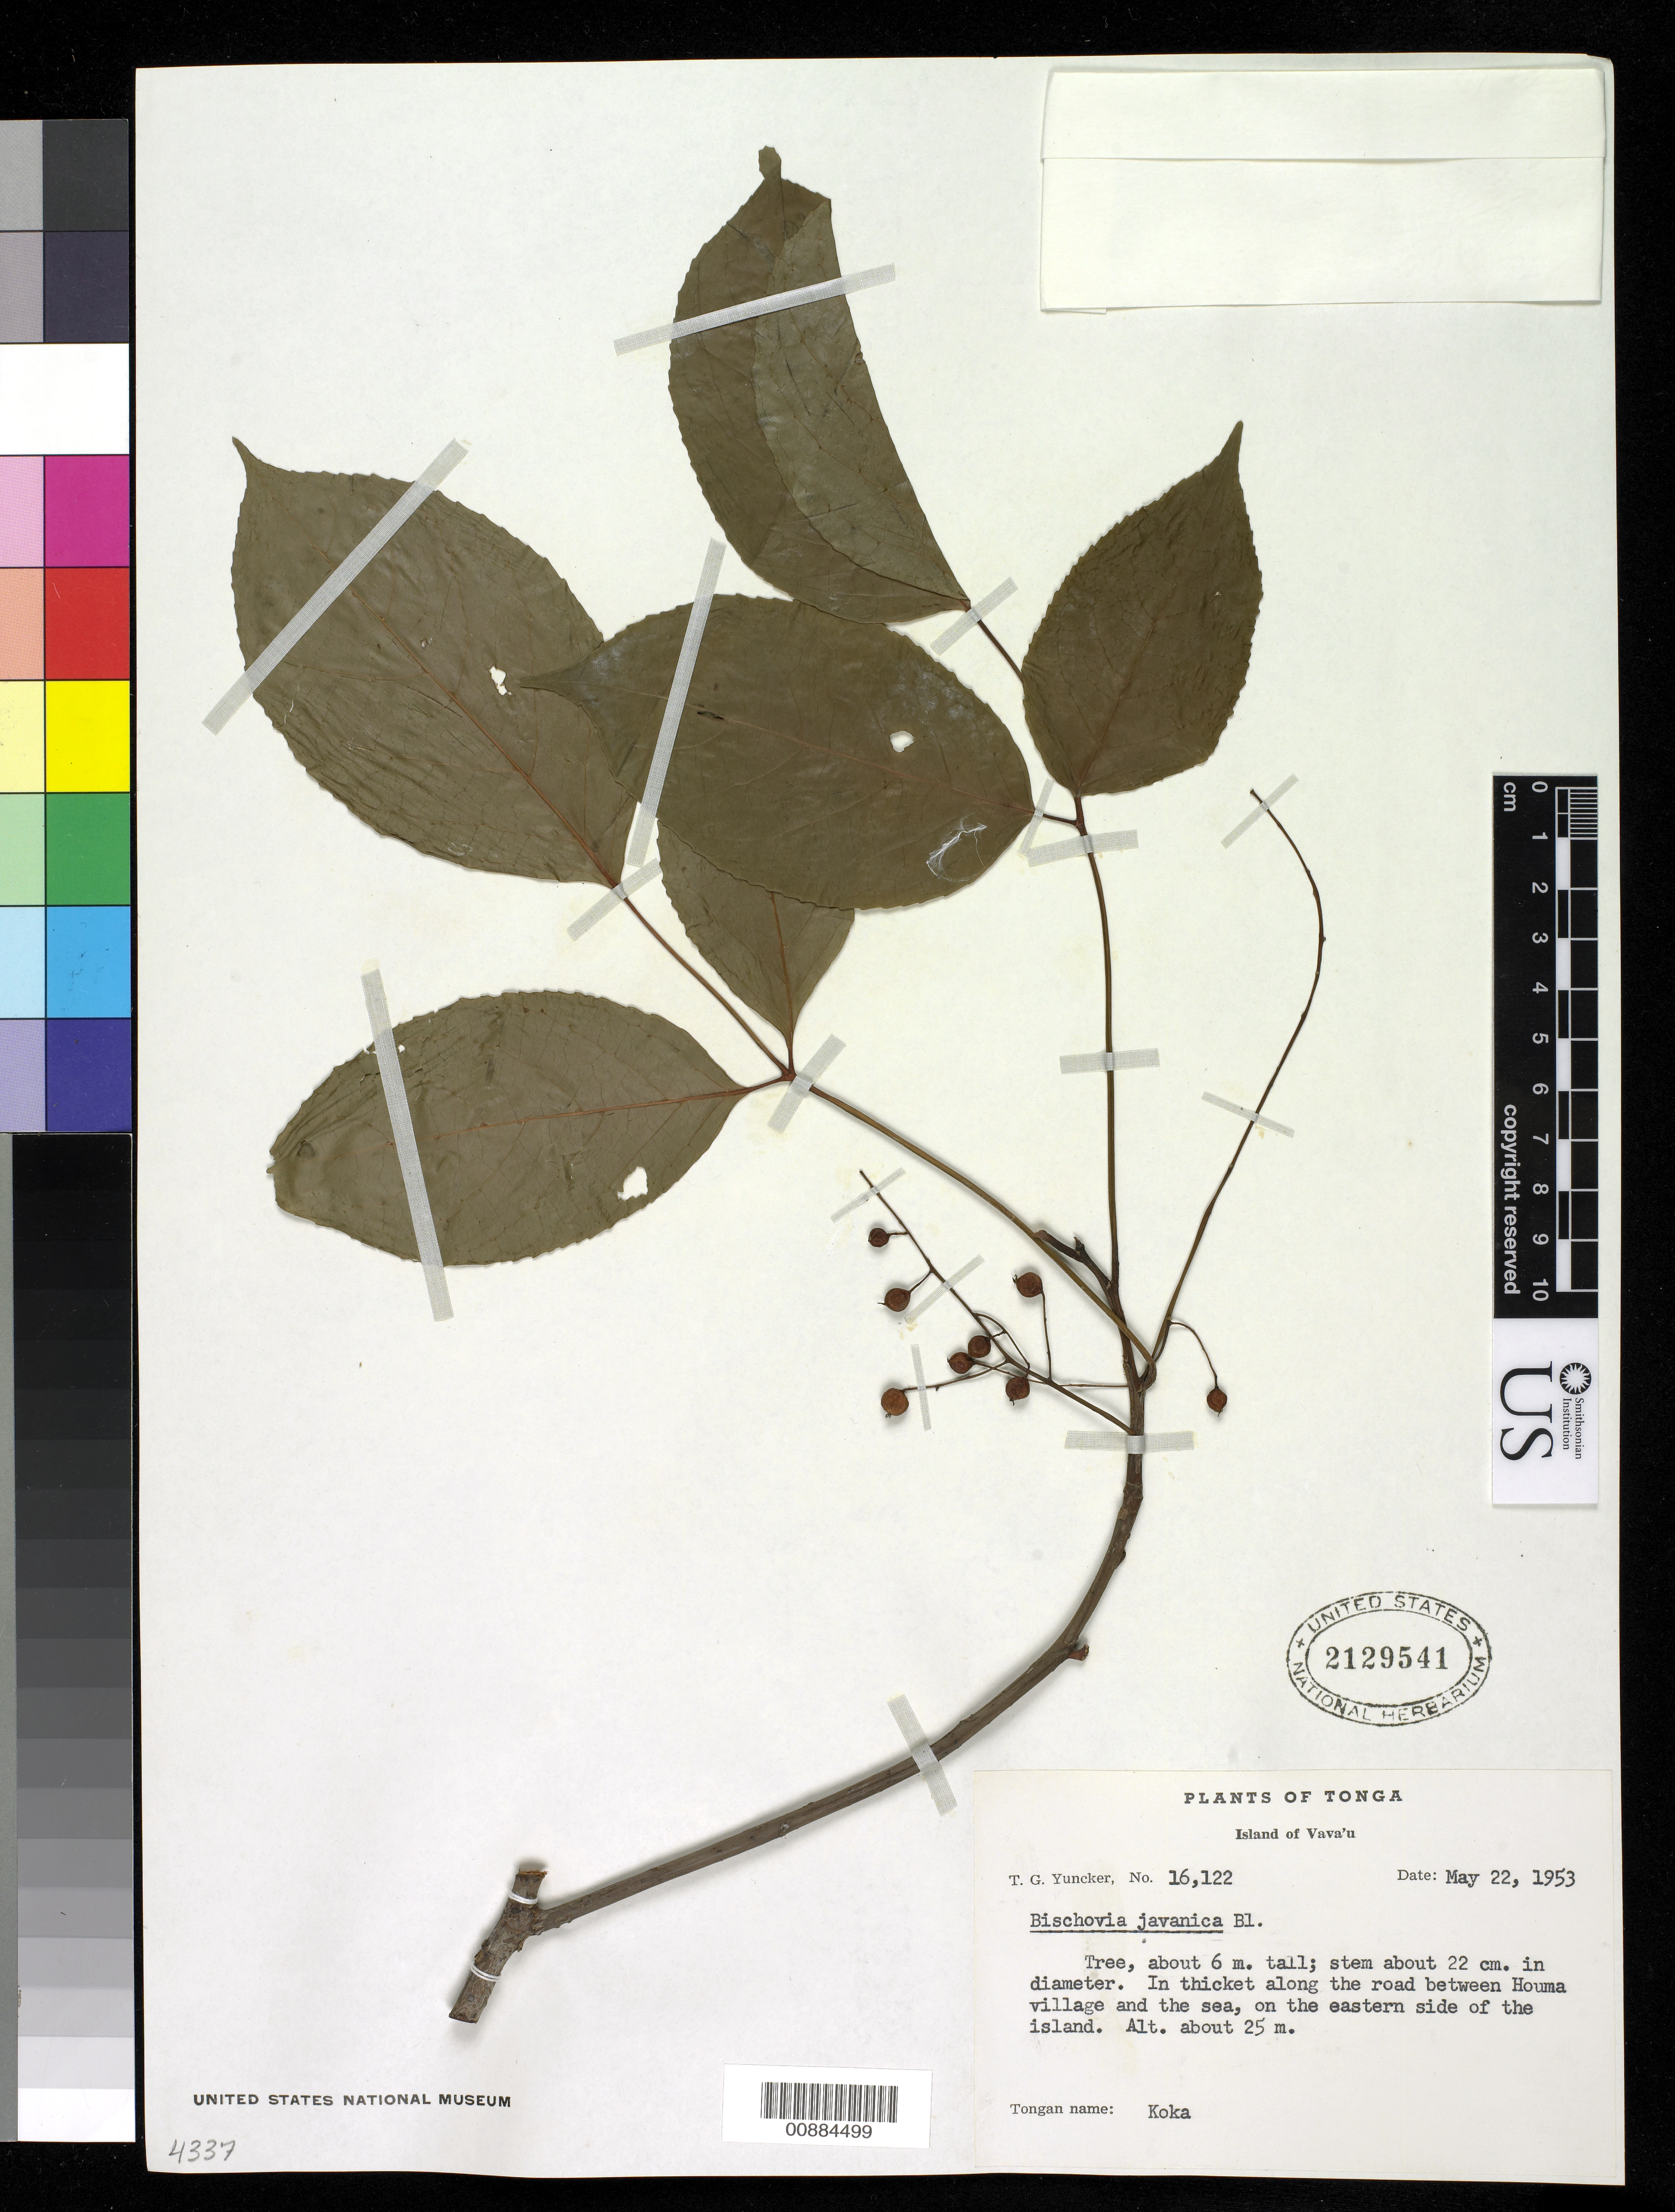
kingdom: Plantae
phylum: Tracheophyta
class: Magnoliopsida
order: Malpighiales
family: Phyllanthaceae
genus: Bischofia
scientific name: Bischofia javanica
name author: Blume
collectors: T. G. Yuncker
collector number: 16122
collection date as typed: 22 May 1953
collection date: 1953-05-22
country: Tonga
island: Vava'u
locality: In the thicket along the road between Houma village and the sea, on the eastern side of the island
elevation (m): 25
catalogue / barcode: US 2129541